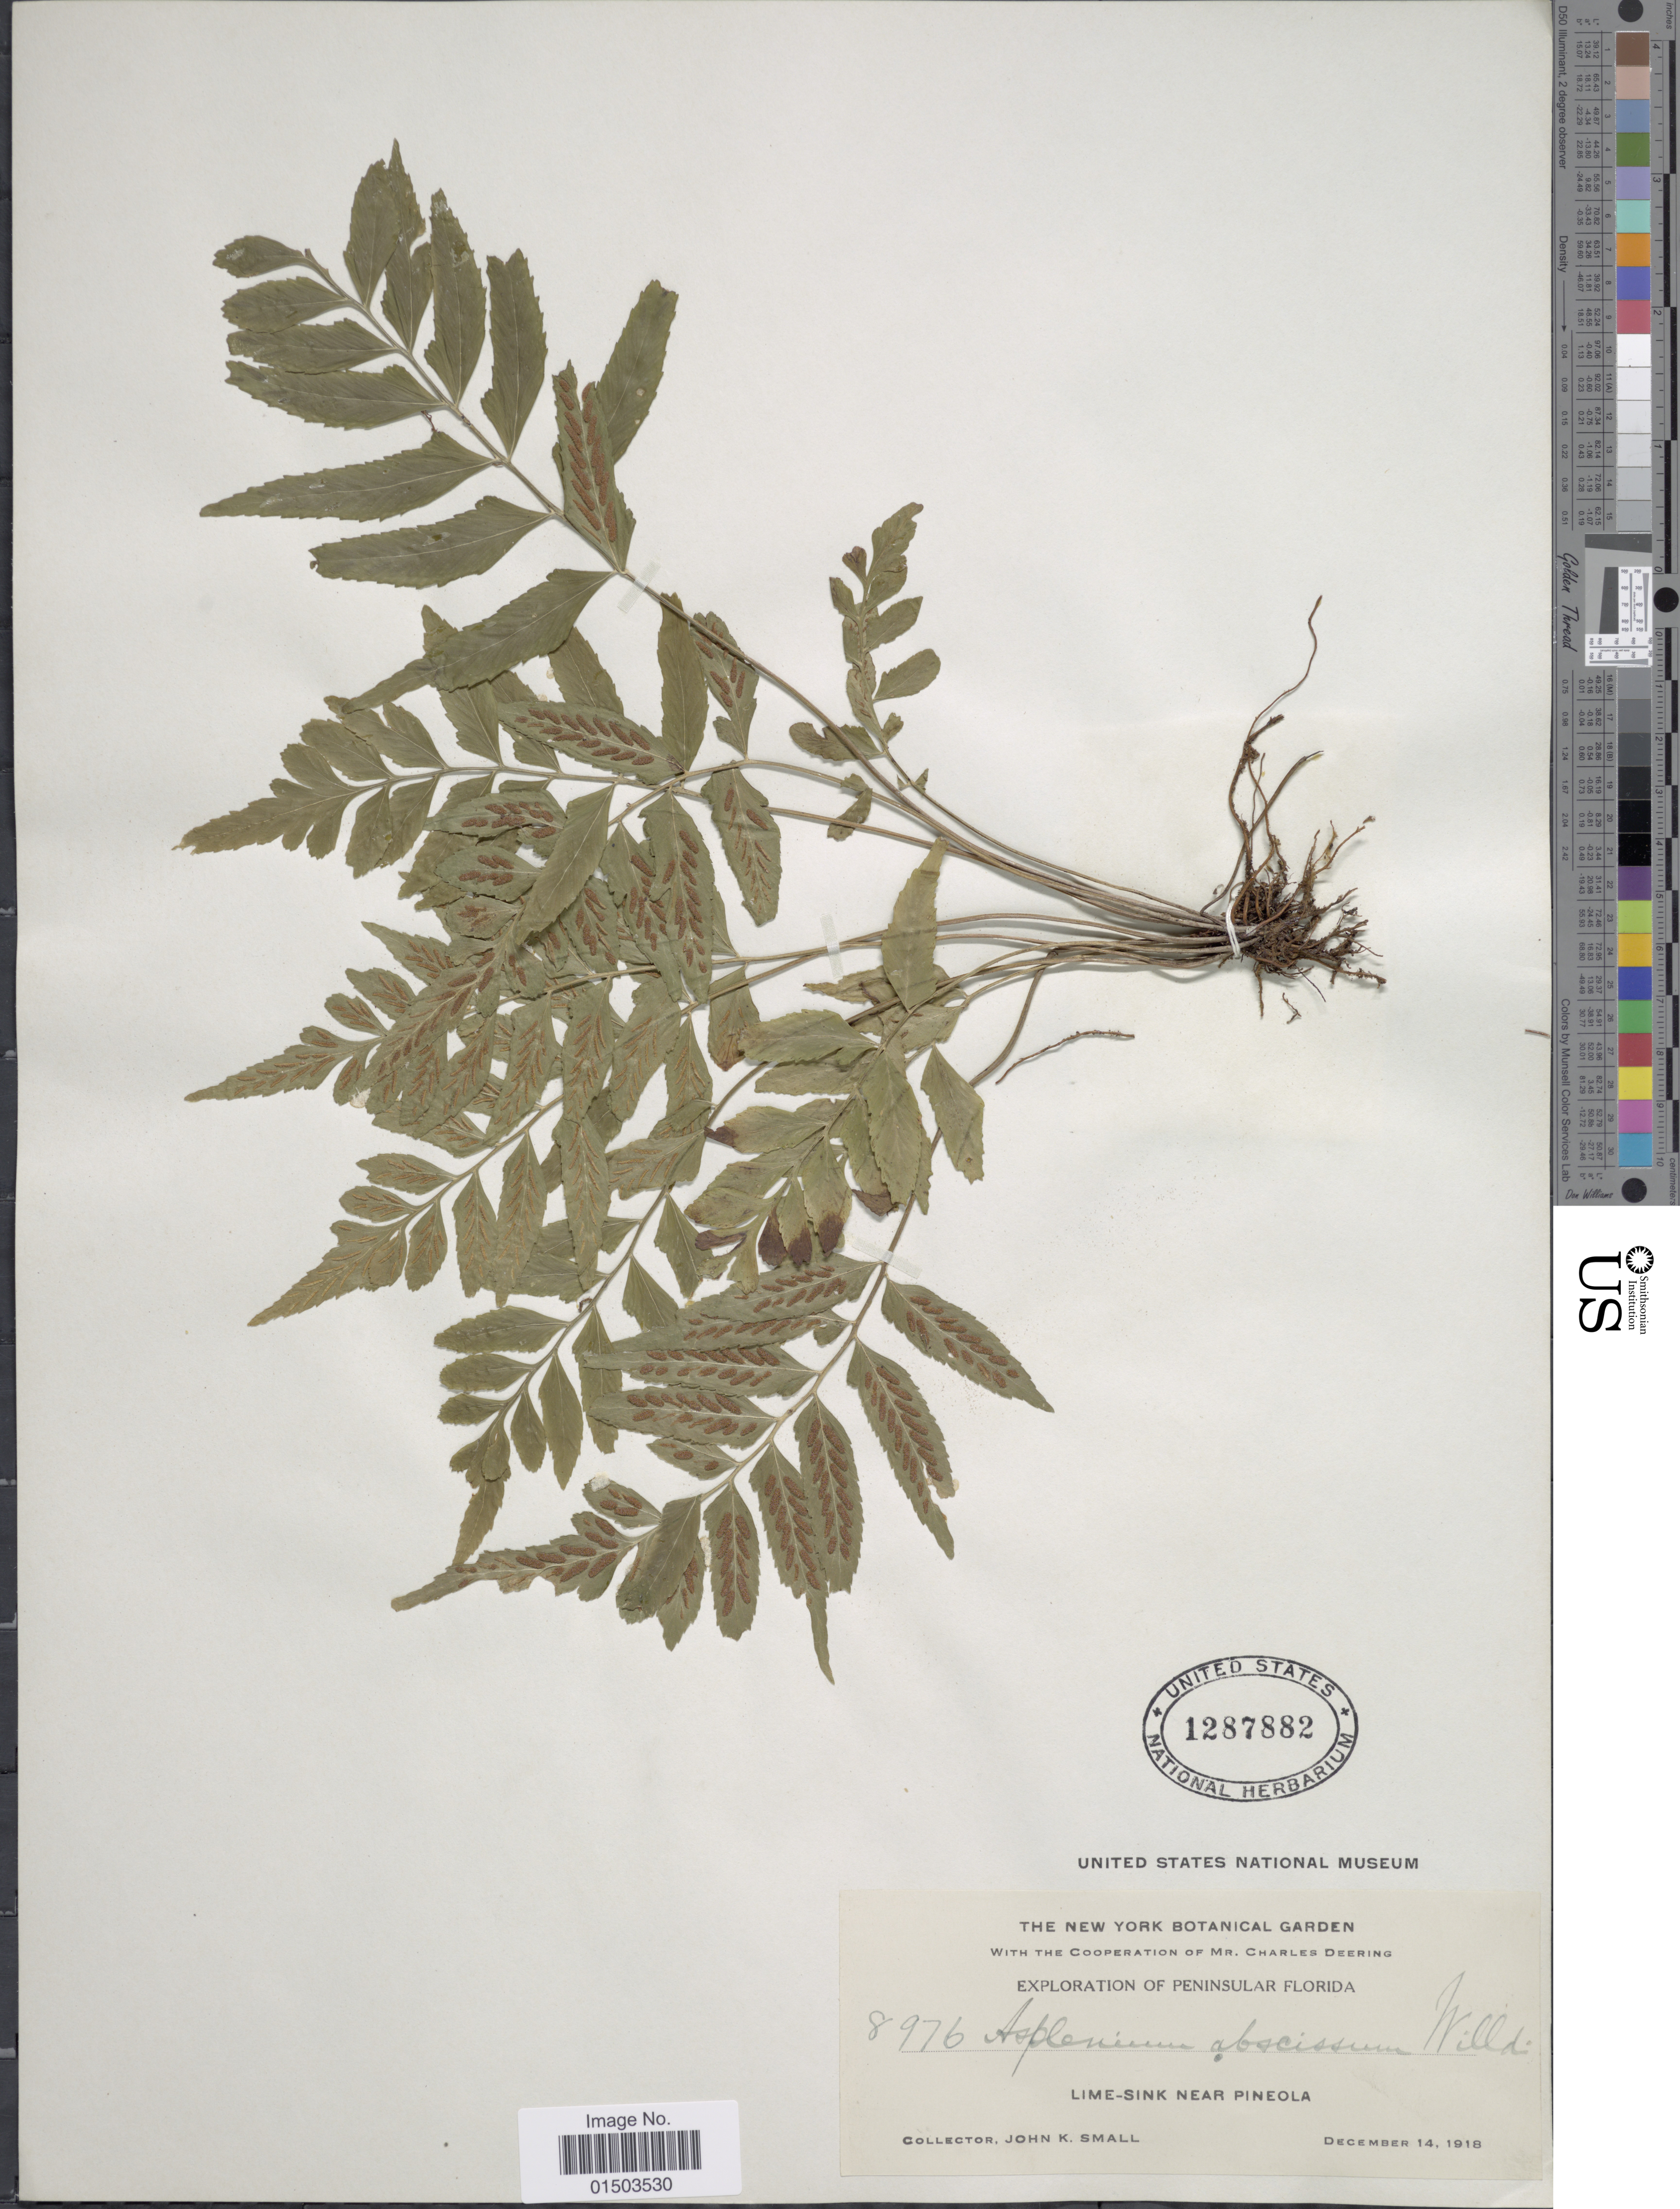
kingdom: Plantae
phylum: Tracheophyta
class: Polypodiopsida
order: Polypodiales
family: Aspleniaceae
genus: Asplenium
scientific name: Asplenium abscissum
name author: Willd.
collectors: J. K. Small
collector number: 8976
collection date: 1918-12-14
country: United States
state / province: Florida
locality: Peninsular Florida. Lime-sink near Pineola.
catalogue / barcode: US 1287882